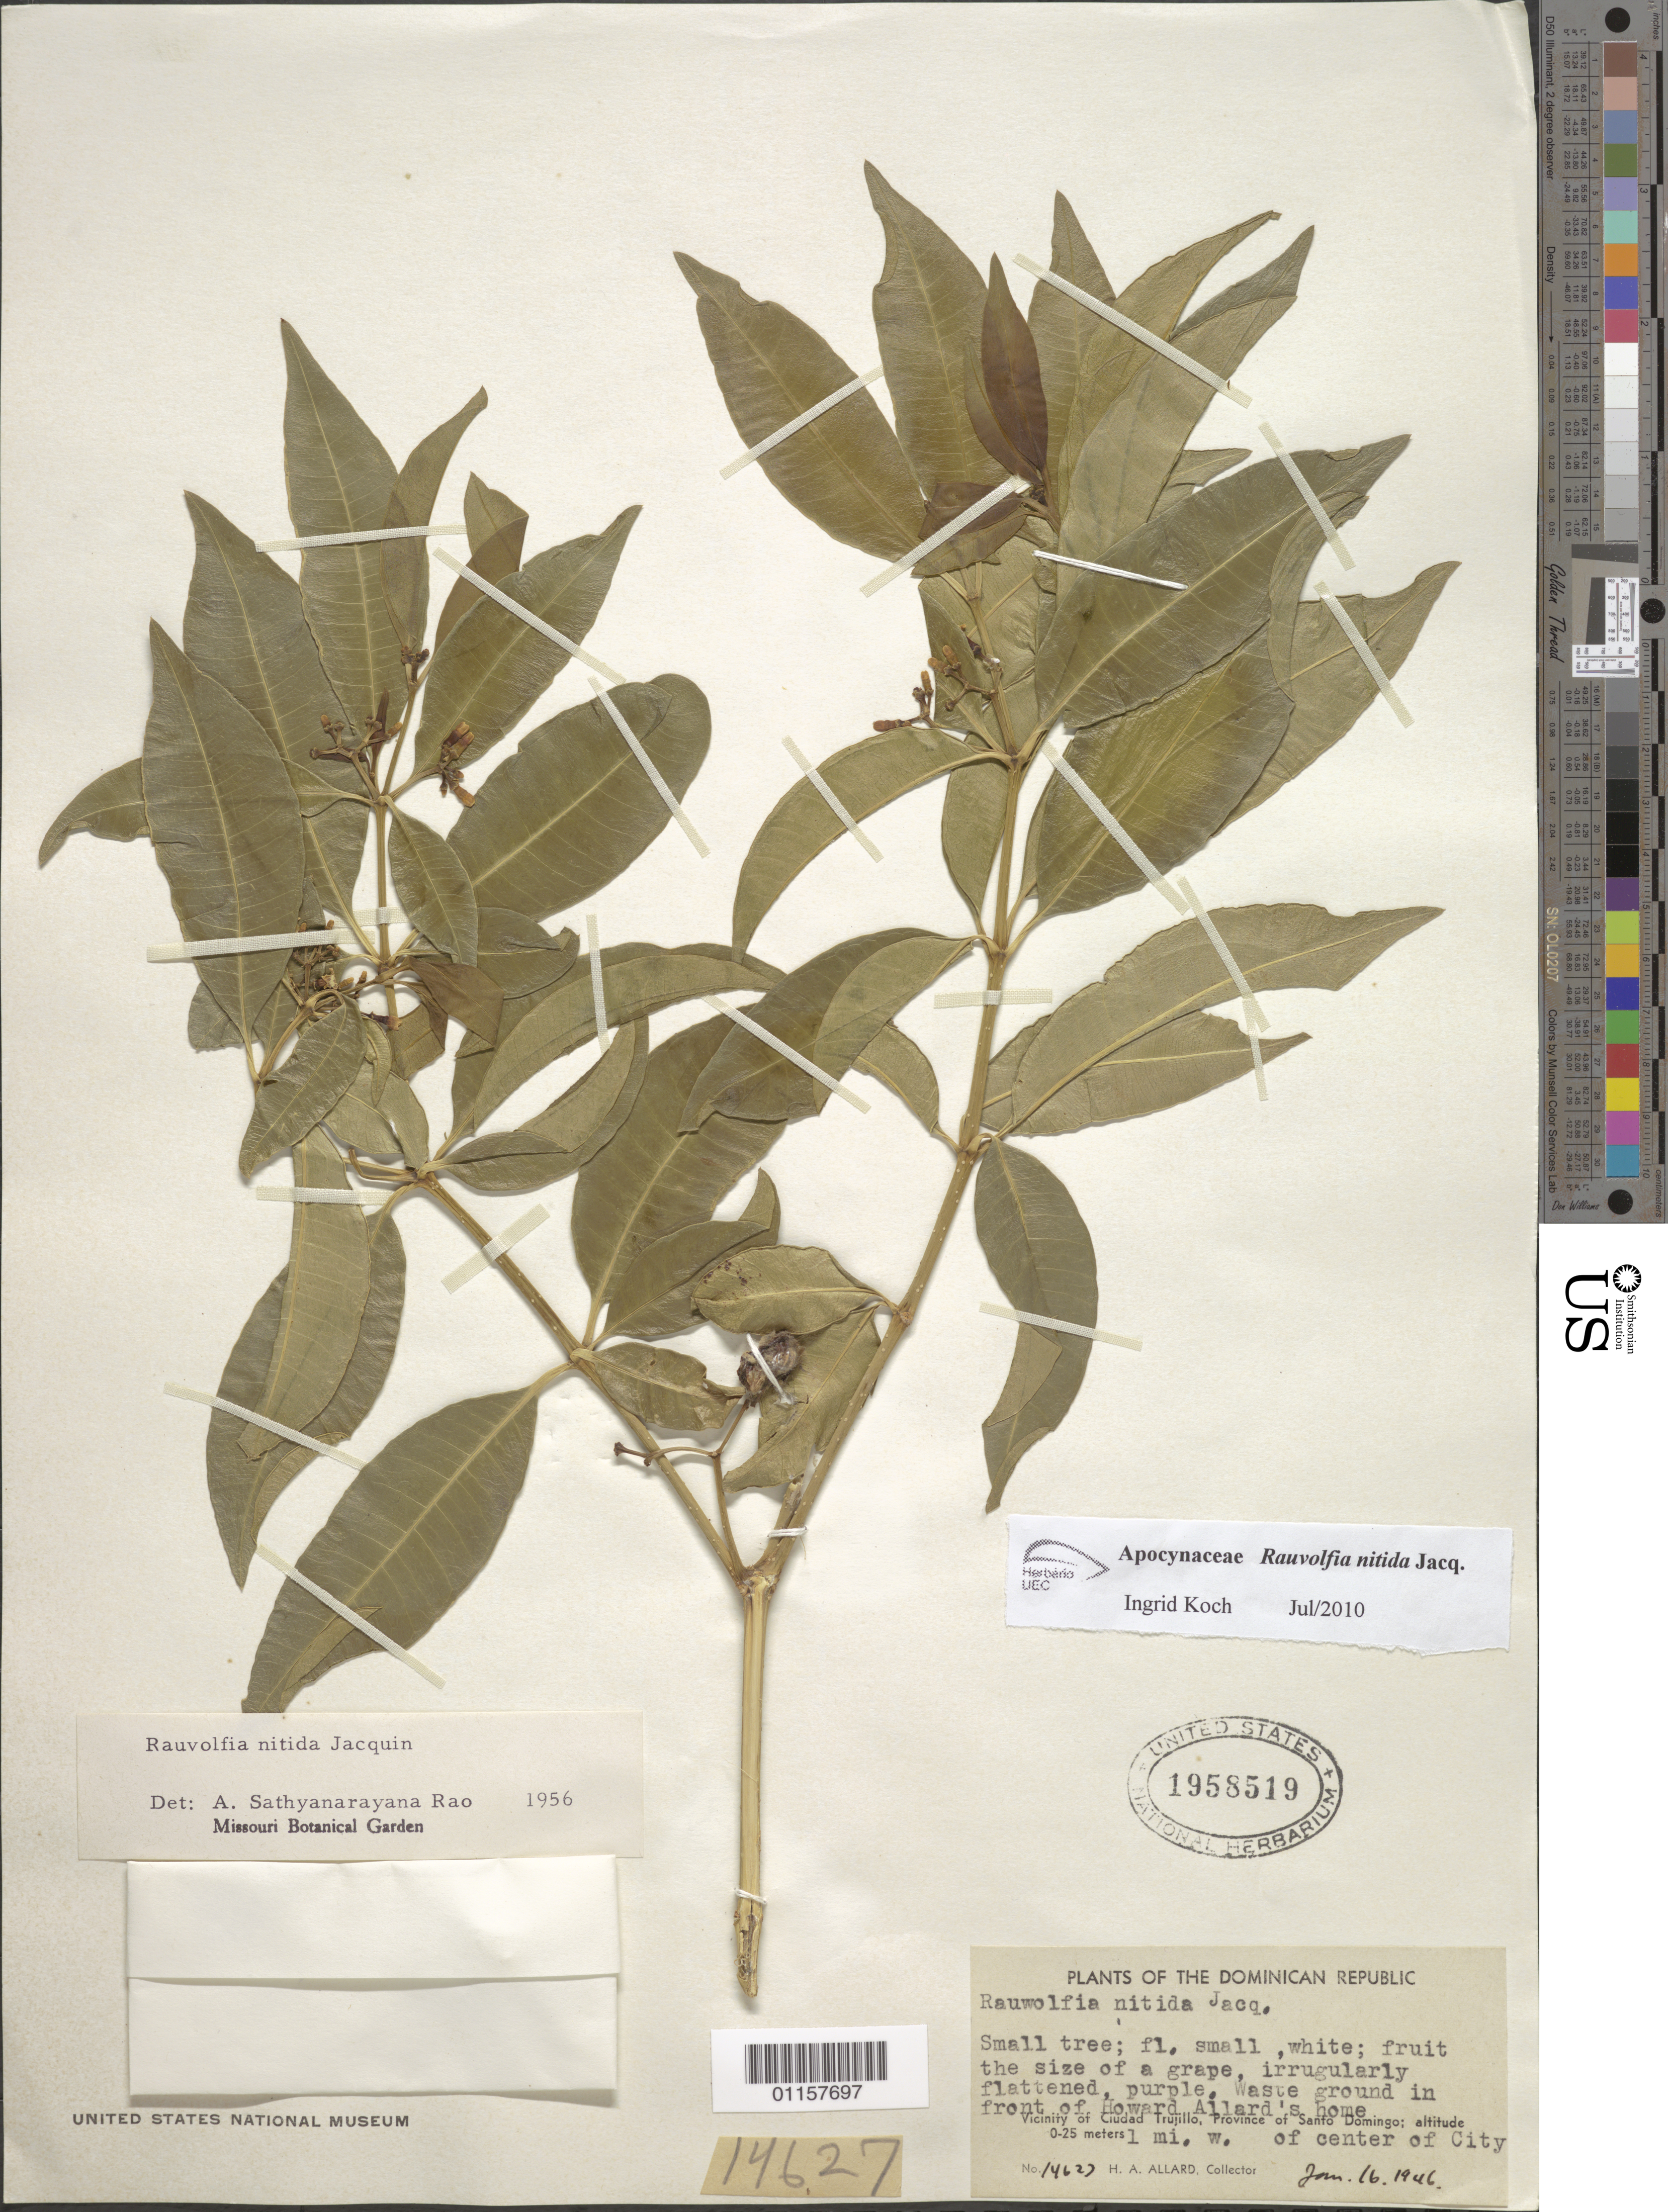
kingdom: Plantae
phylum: Tracheophyta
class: Magnoliopsida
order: Gentianales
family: Apocynaceae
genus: Rauvolfia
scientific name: Rauvolfia nitida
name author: Jacq.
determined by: Koch, I.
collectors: H. A. Allard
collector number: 14627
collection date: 1946-01-16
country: Dominican Republic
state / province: Santo Domingo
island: Hispaniola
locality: Ciudad Trujillo, 1 mile W of center of City, in front of Howard Allarad's home.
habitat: Waste ground.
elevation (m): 0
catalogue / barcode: US 1958519